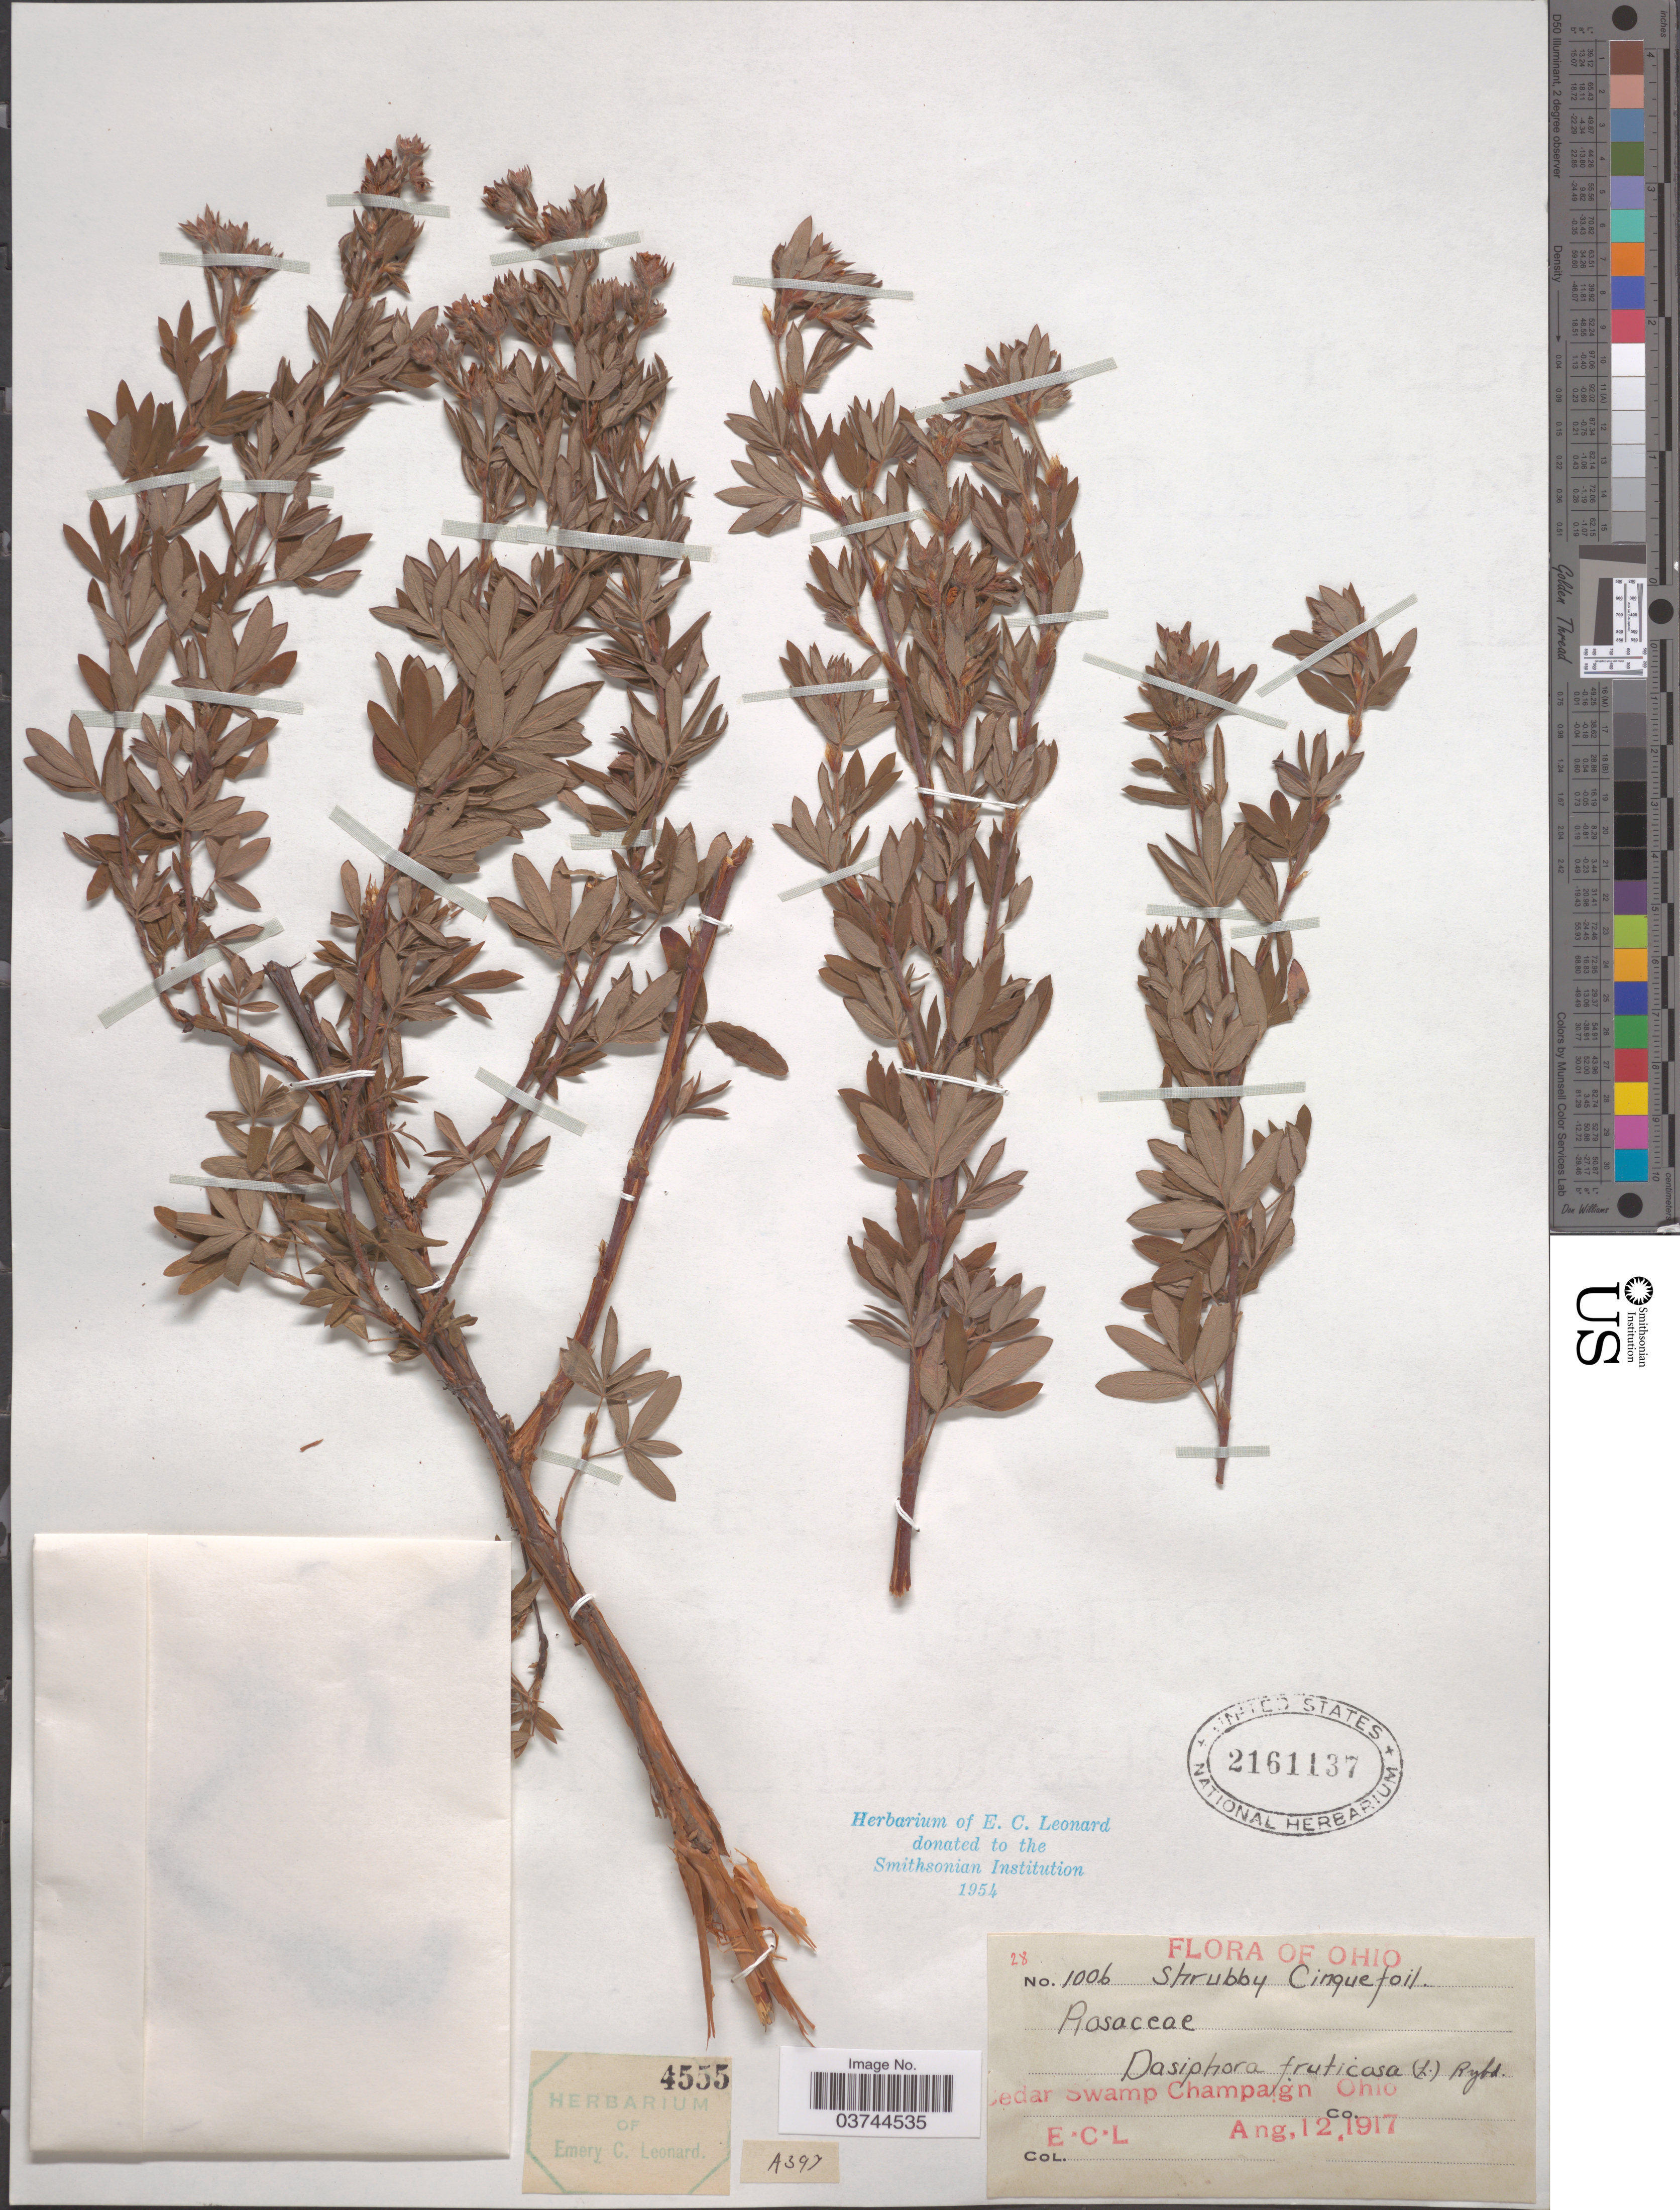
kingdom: Plantae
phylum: Tracheophyta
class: Magnoliopsida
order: Rosales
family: Rosaceae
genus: Dasiphora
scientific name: Dasiphora fruticosa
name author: (L.) Rydb.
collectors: E. C. Leonard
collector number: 1006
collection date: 1917-08-12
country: United States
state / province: Ohio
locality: Cedar Swamp Champaign Co.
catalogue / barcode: US 2161137